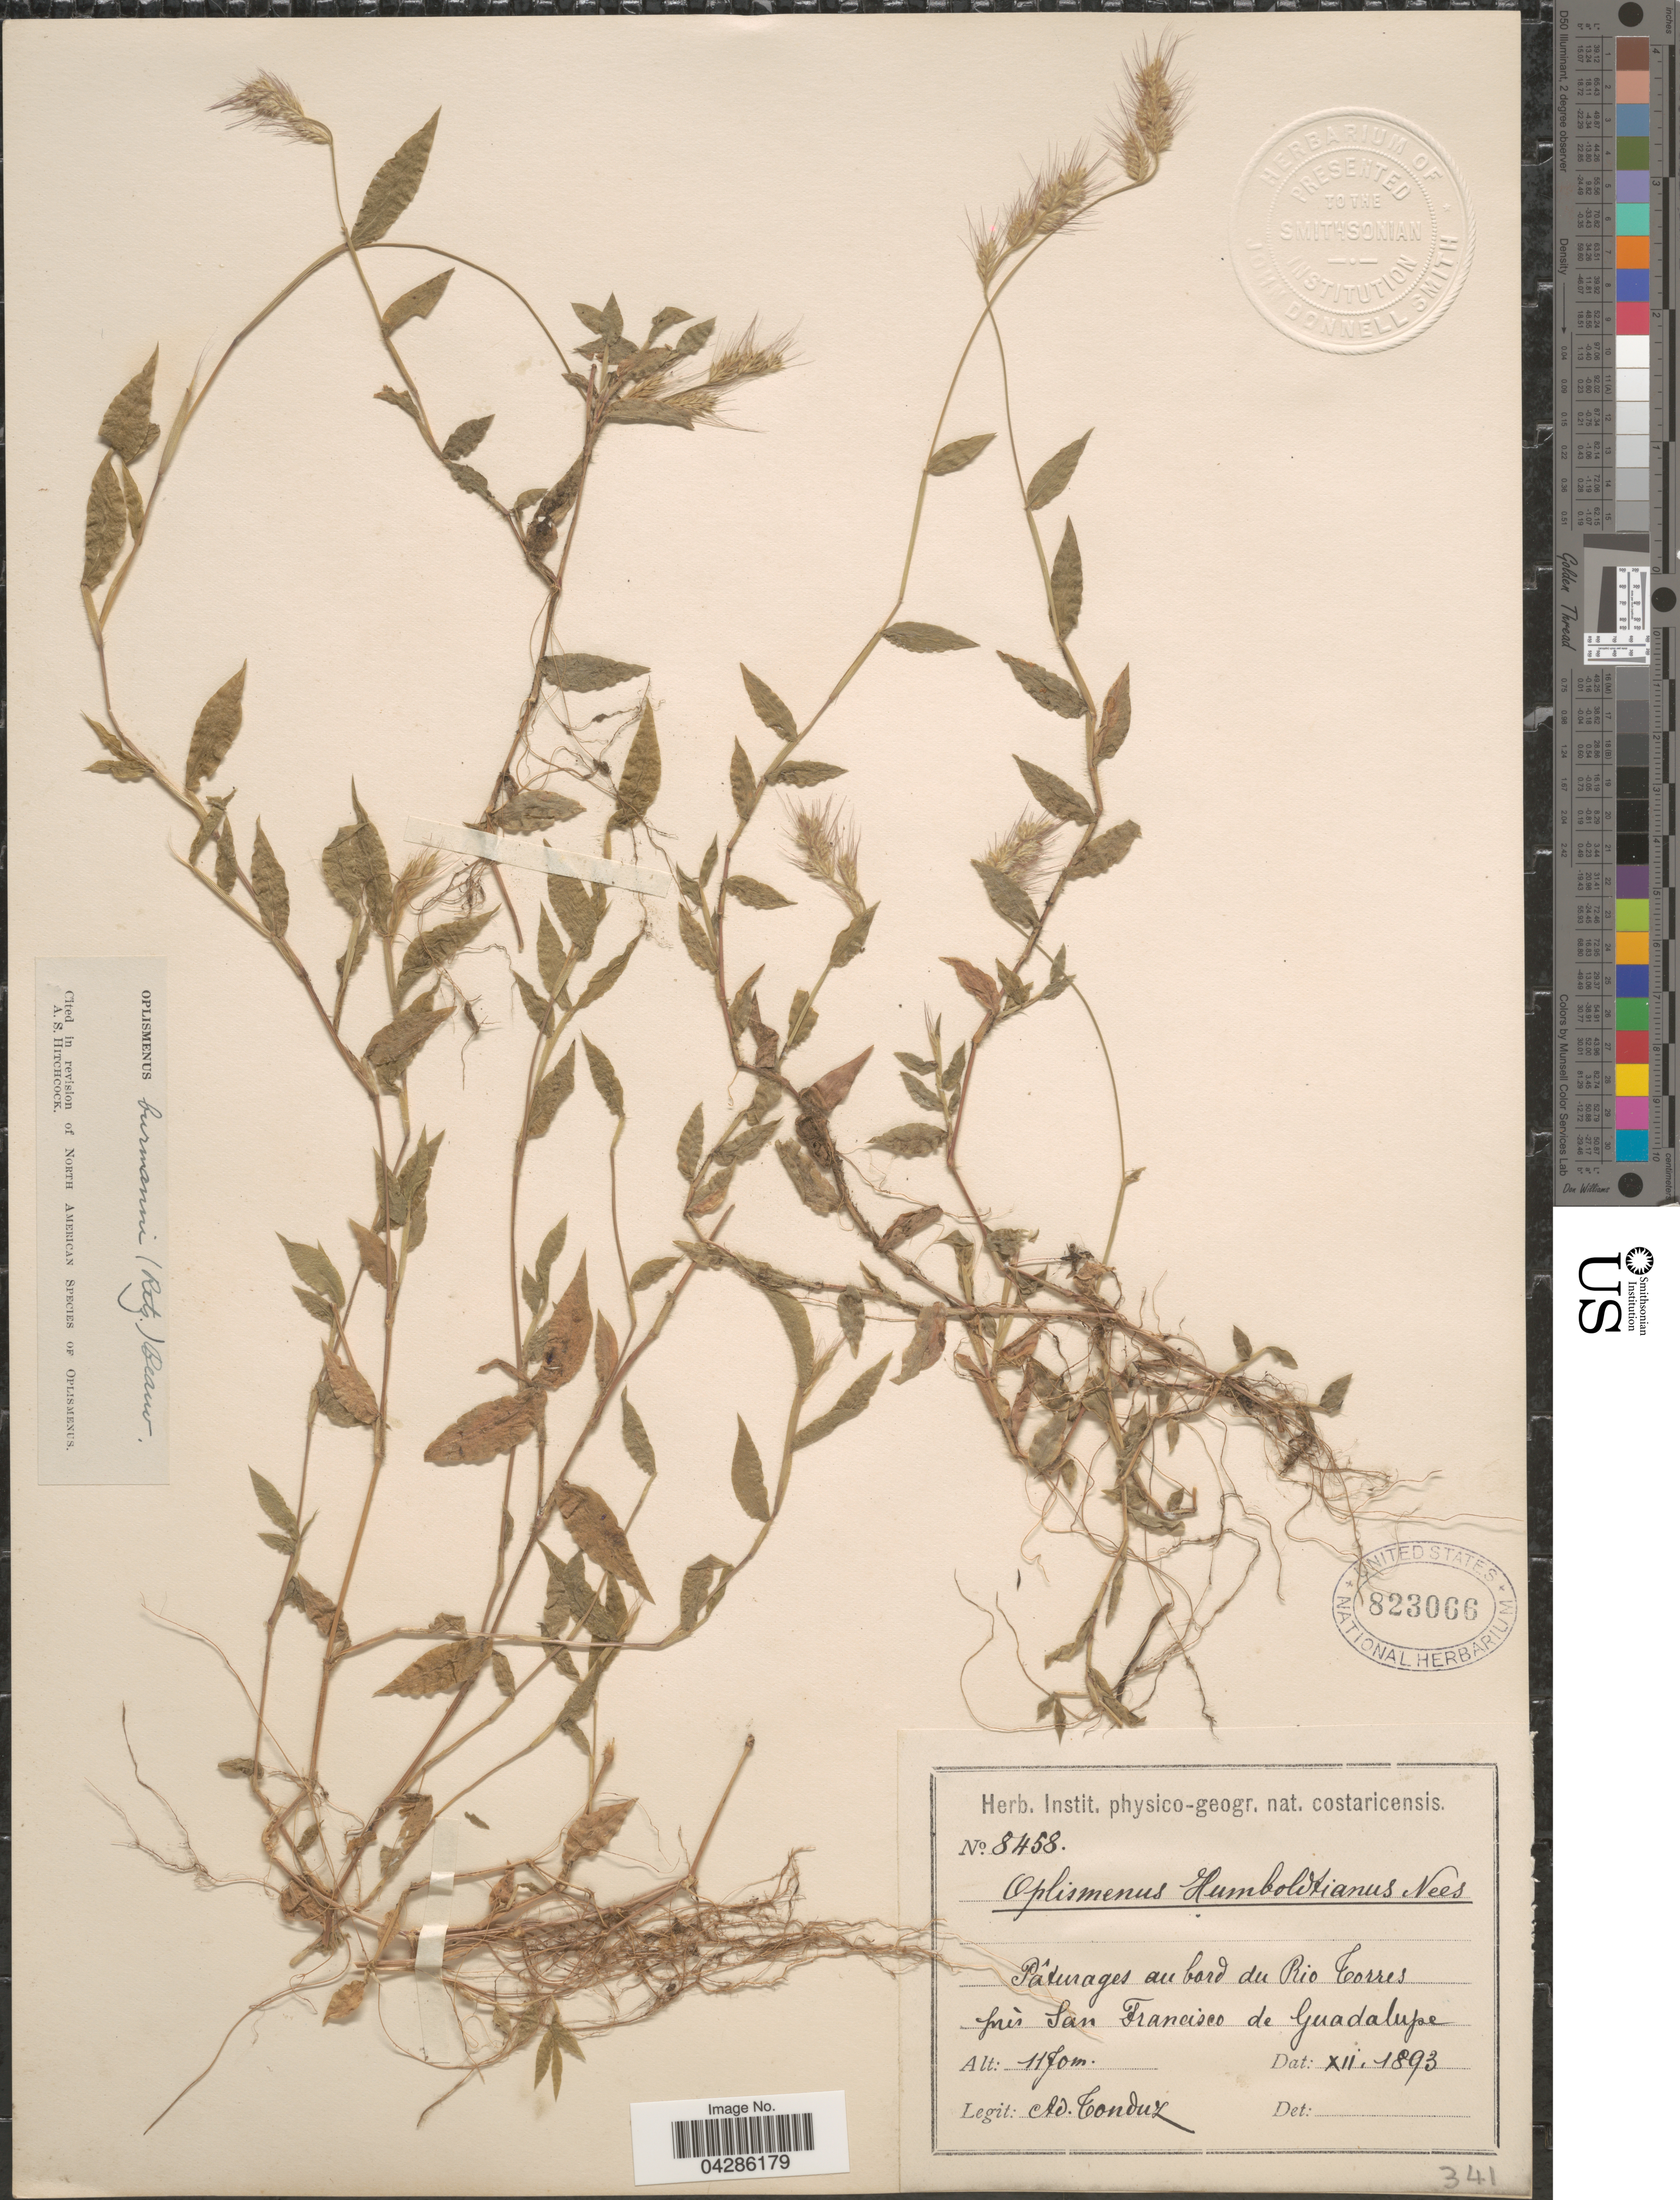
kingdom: Plantae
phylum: Tracheophyta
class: Liliopsida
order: Poales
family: Poaceae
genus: Oplismenus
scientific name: Oplismenus burmannii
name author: (Retz.) P. Beauv.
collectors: A. Tonduz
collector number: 8458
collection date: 1893-12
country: Costa Rica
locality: Pâturages au bord du Rio Torres prés San Francisco de Guadalupe.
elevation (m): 1170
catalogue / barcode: US 823066